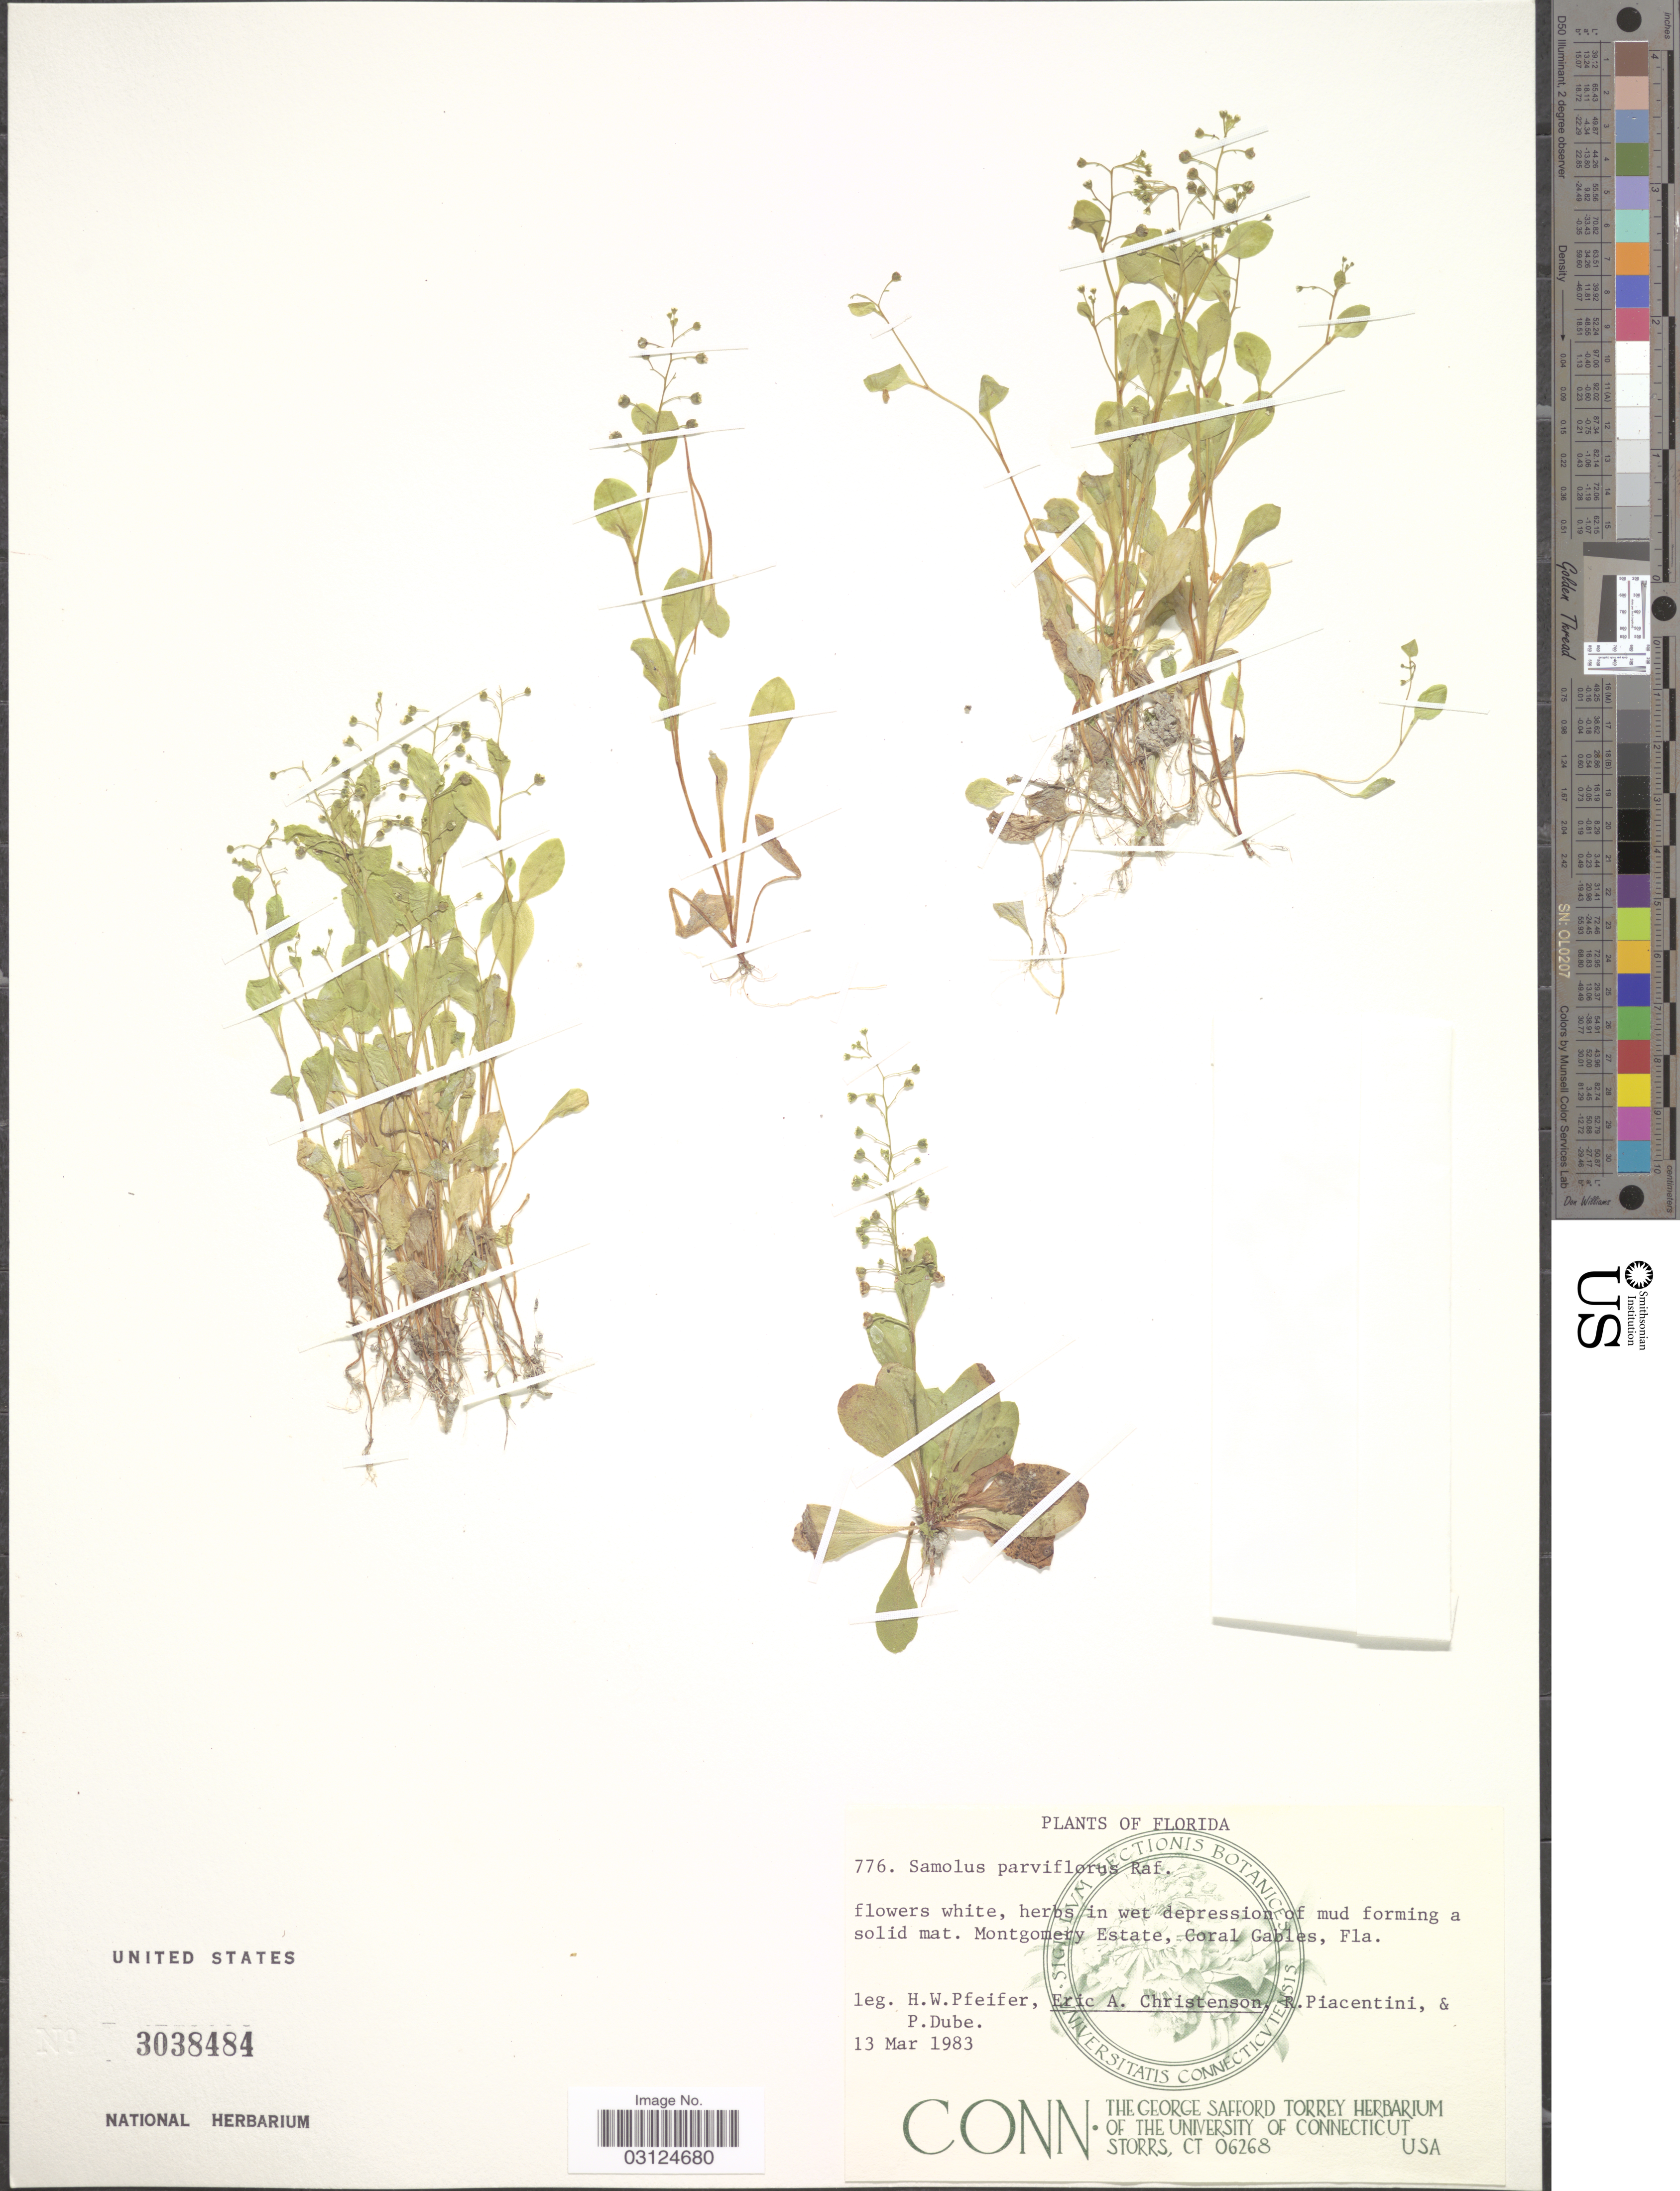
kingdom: Plantae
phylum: Tracheophyta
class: Magnoliopsida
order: Ericales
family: Primulaceae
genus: Samolus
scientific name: Samolus parviflorus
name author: Raf.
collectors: H. W. Pfeifer, E. A. Christenson, R. Piacentini & P. Dube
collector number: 776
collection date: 1983-03-13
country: United States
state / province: Florida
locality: Montgomery Estate, Coral Gables.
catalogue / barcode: US 3038484